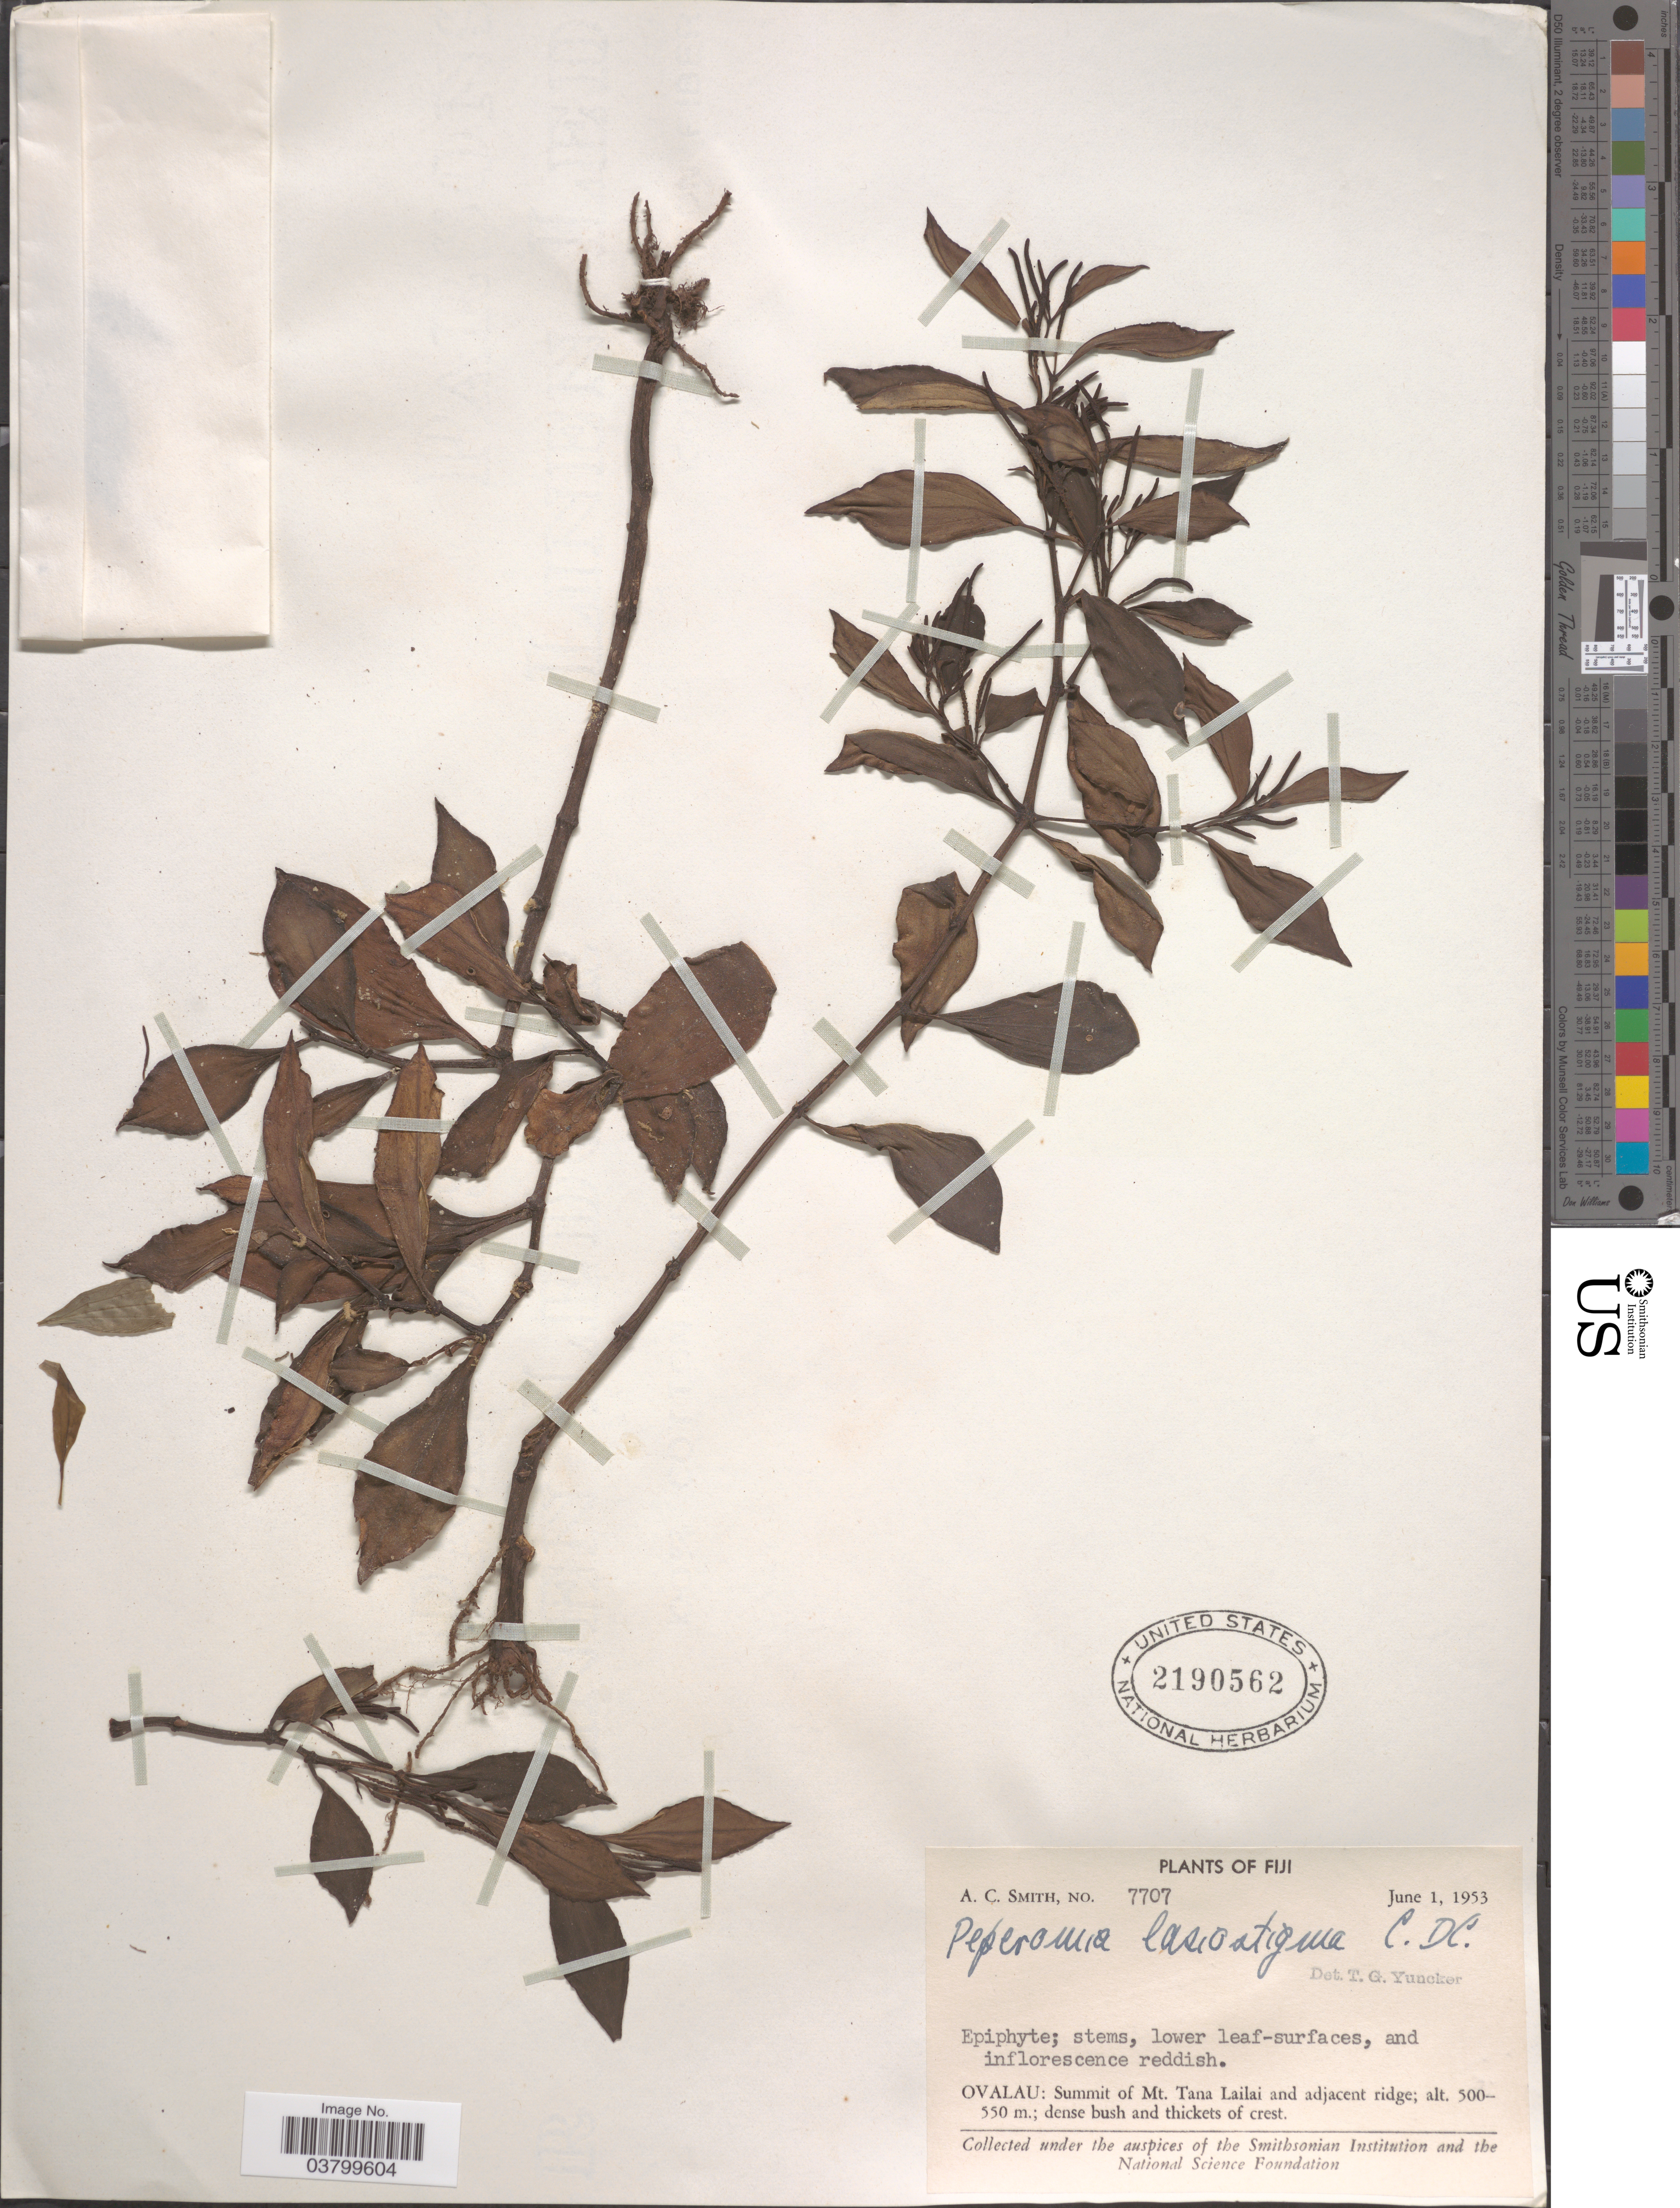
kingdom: Plantae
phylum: Tracheophyta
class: Magnoliopsida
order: Piperales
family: Piperaceae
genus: Peperomia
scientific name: Peperomia lasiostigma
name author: C. DC.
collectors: A. C. Smith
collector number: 7707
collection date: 1953-06-01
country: Fiji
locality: Ovalau: Summit of Mt. Tana Lailai and adjacent ridge.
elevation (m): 500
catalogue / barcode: US 2190562